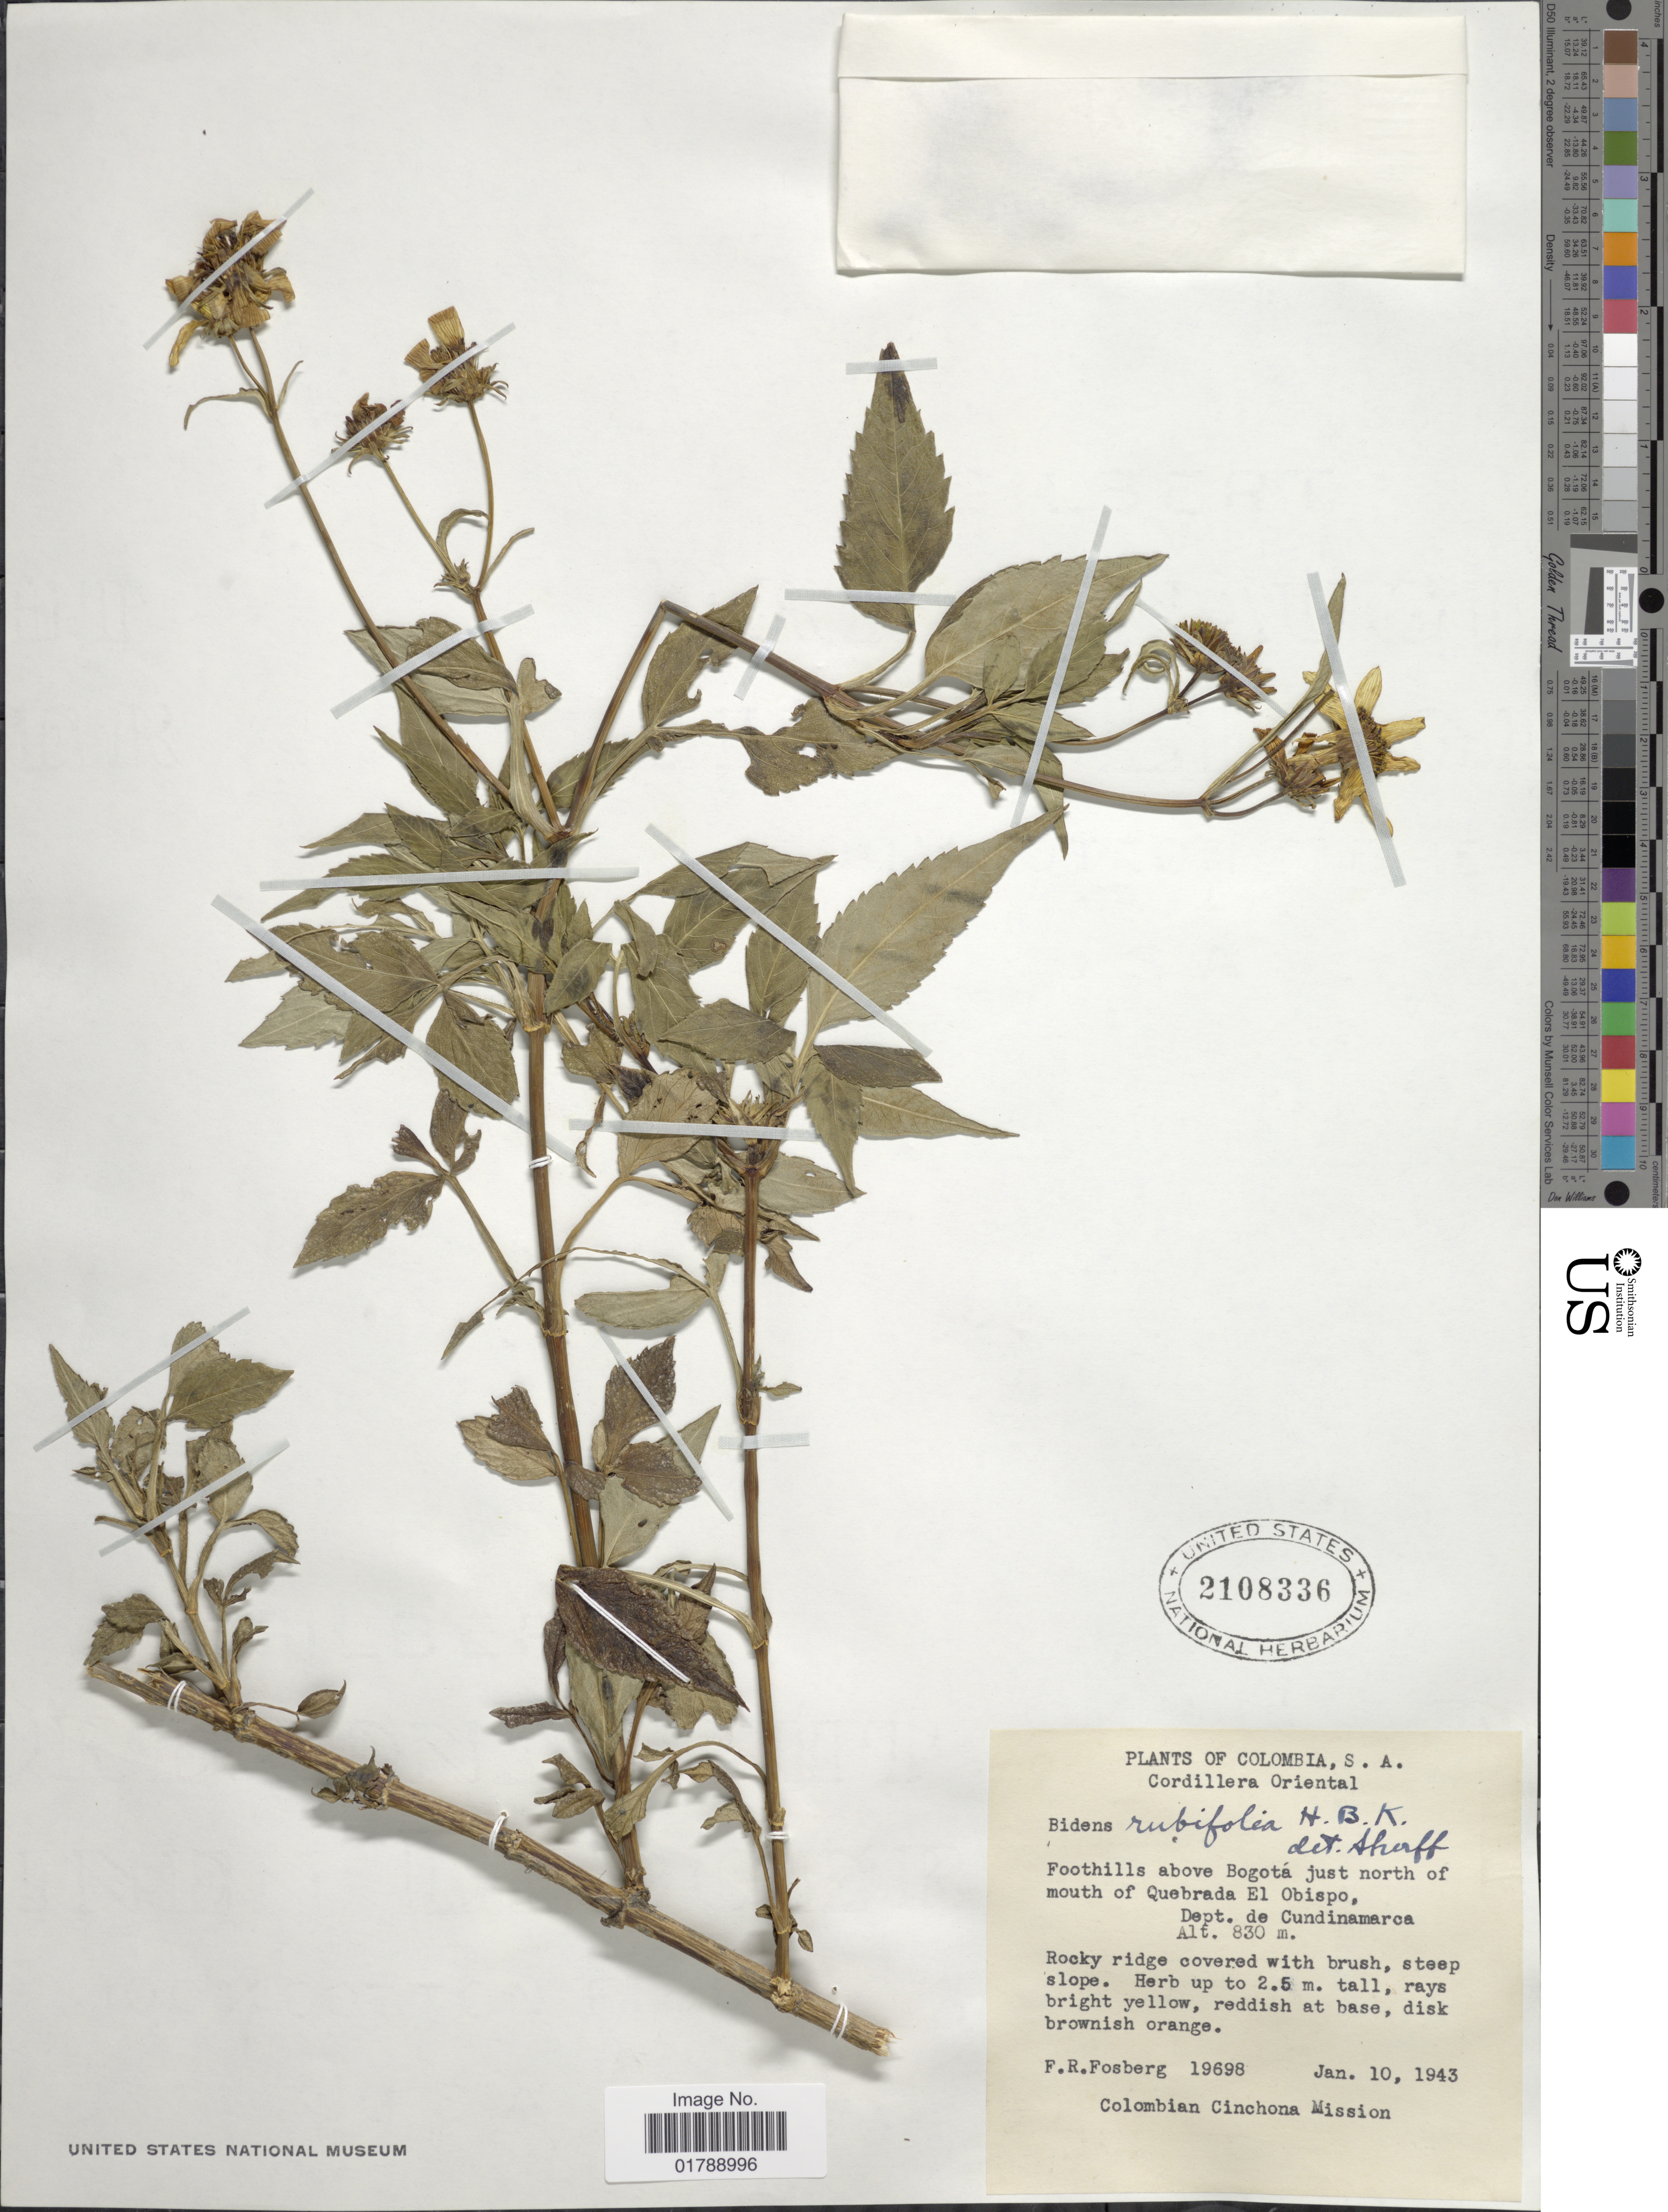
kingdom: Plantae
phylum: Tracheophyta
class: Magnoliopsida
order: Asterales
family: Asteraceae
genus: Bidens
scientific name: Bidens rubifolia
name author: Kunth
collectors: F. R. Fosberg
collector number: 19698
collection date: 1943-01-10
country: Colombia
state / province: Cundinamarca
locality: Cordillera Oriental. Foothills above Bogotá just north of mouth of Quebrada El Obispo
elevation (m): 830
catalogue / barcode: US 2108336